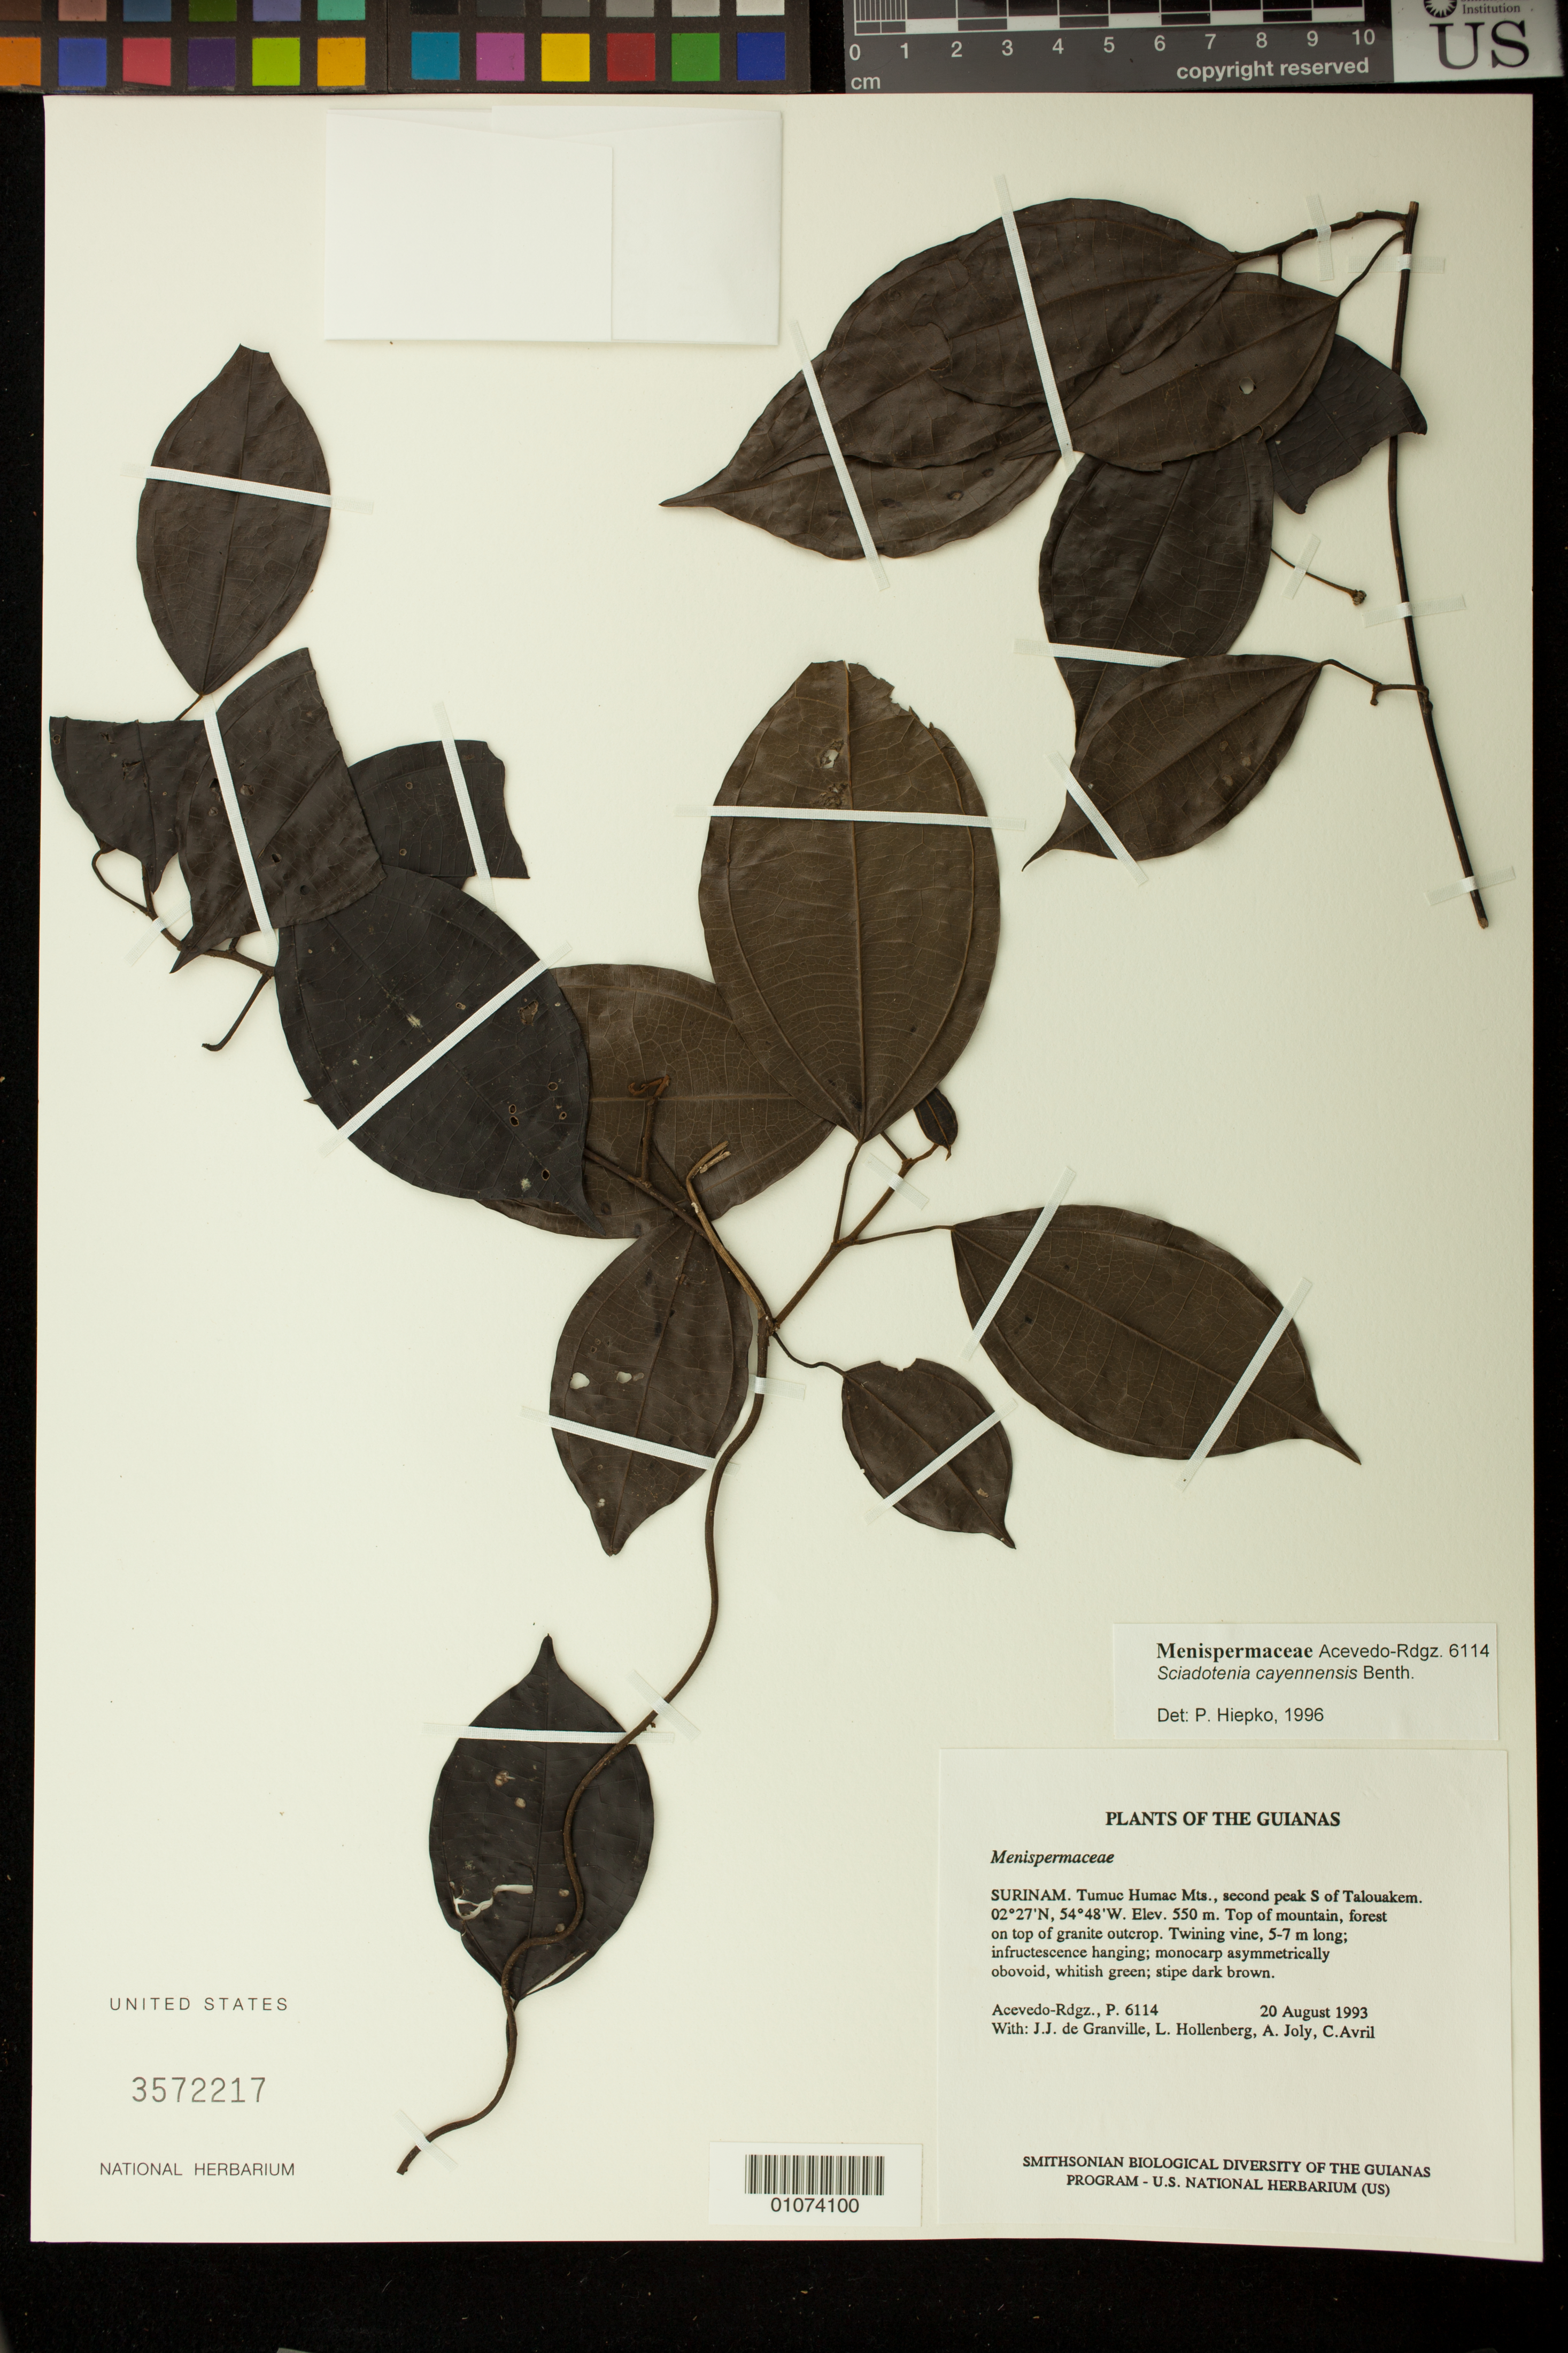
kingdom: Plantae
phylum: Tracheophyta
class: Magnoliopsida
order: Ranunculales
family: Menispermaceae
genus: Sciadotenia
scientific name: Sciadotenia cayennensis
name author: Benth.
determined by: Hiepko, P. H.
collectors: P. Acevedo-Rodr., J.-J. de Granville, A. Joly & A. Boyer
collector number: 6114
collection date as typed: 20 Aug 1993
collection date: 1993-08-20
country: Suriname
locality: Tumuc Humac Mts., second peak S of Talouakem.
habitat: In forest understory.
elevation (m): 550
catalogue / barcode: US 3572217